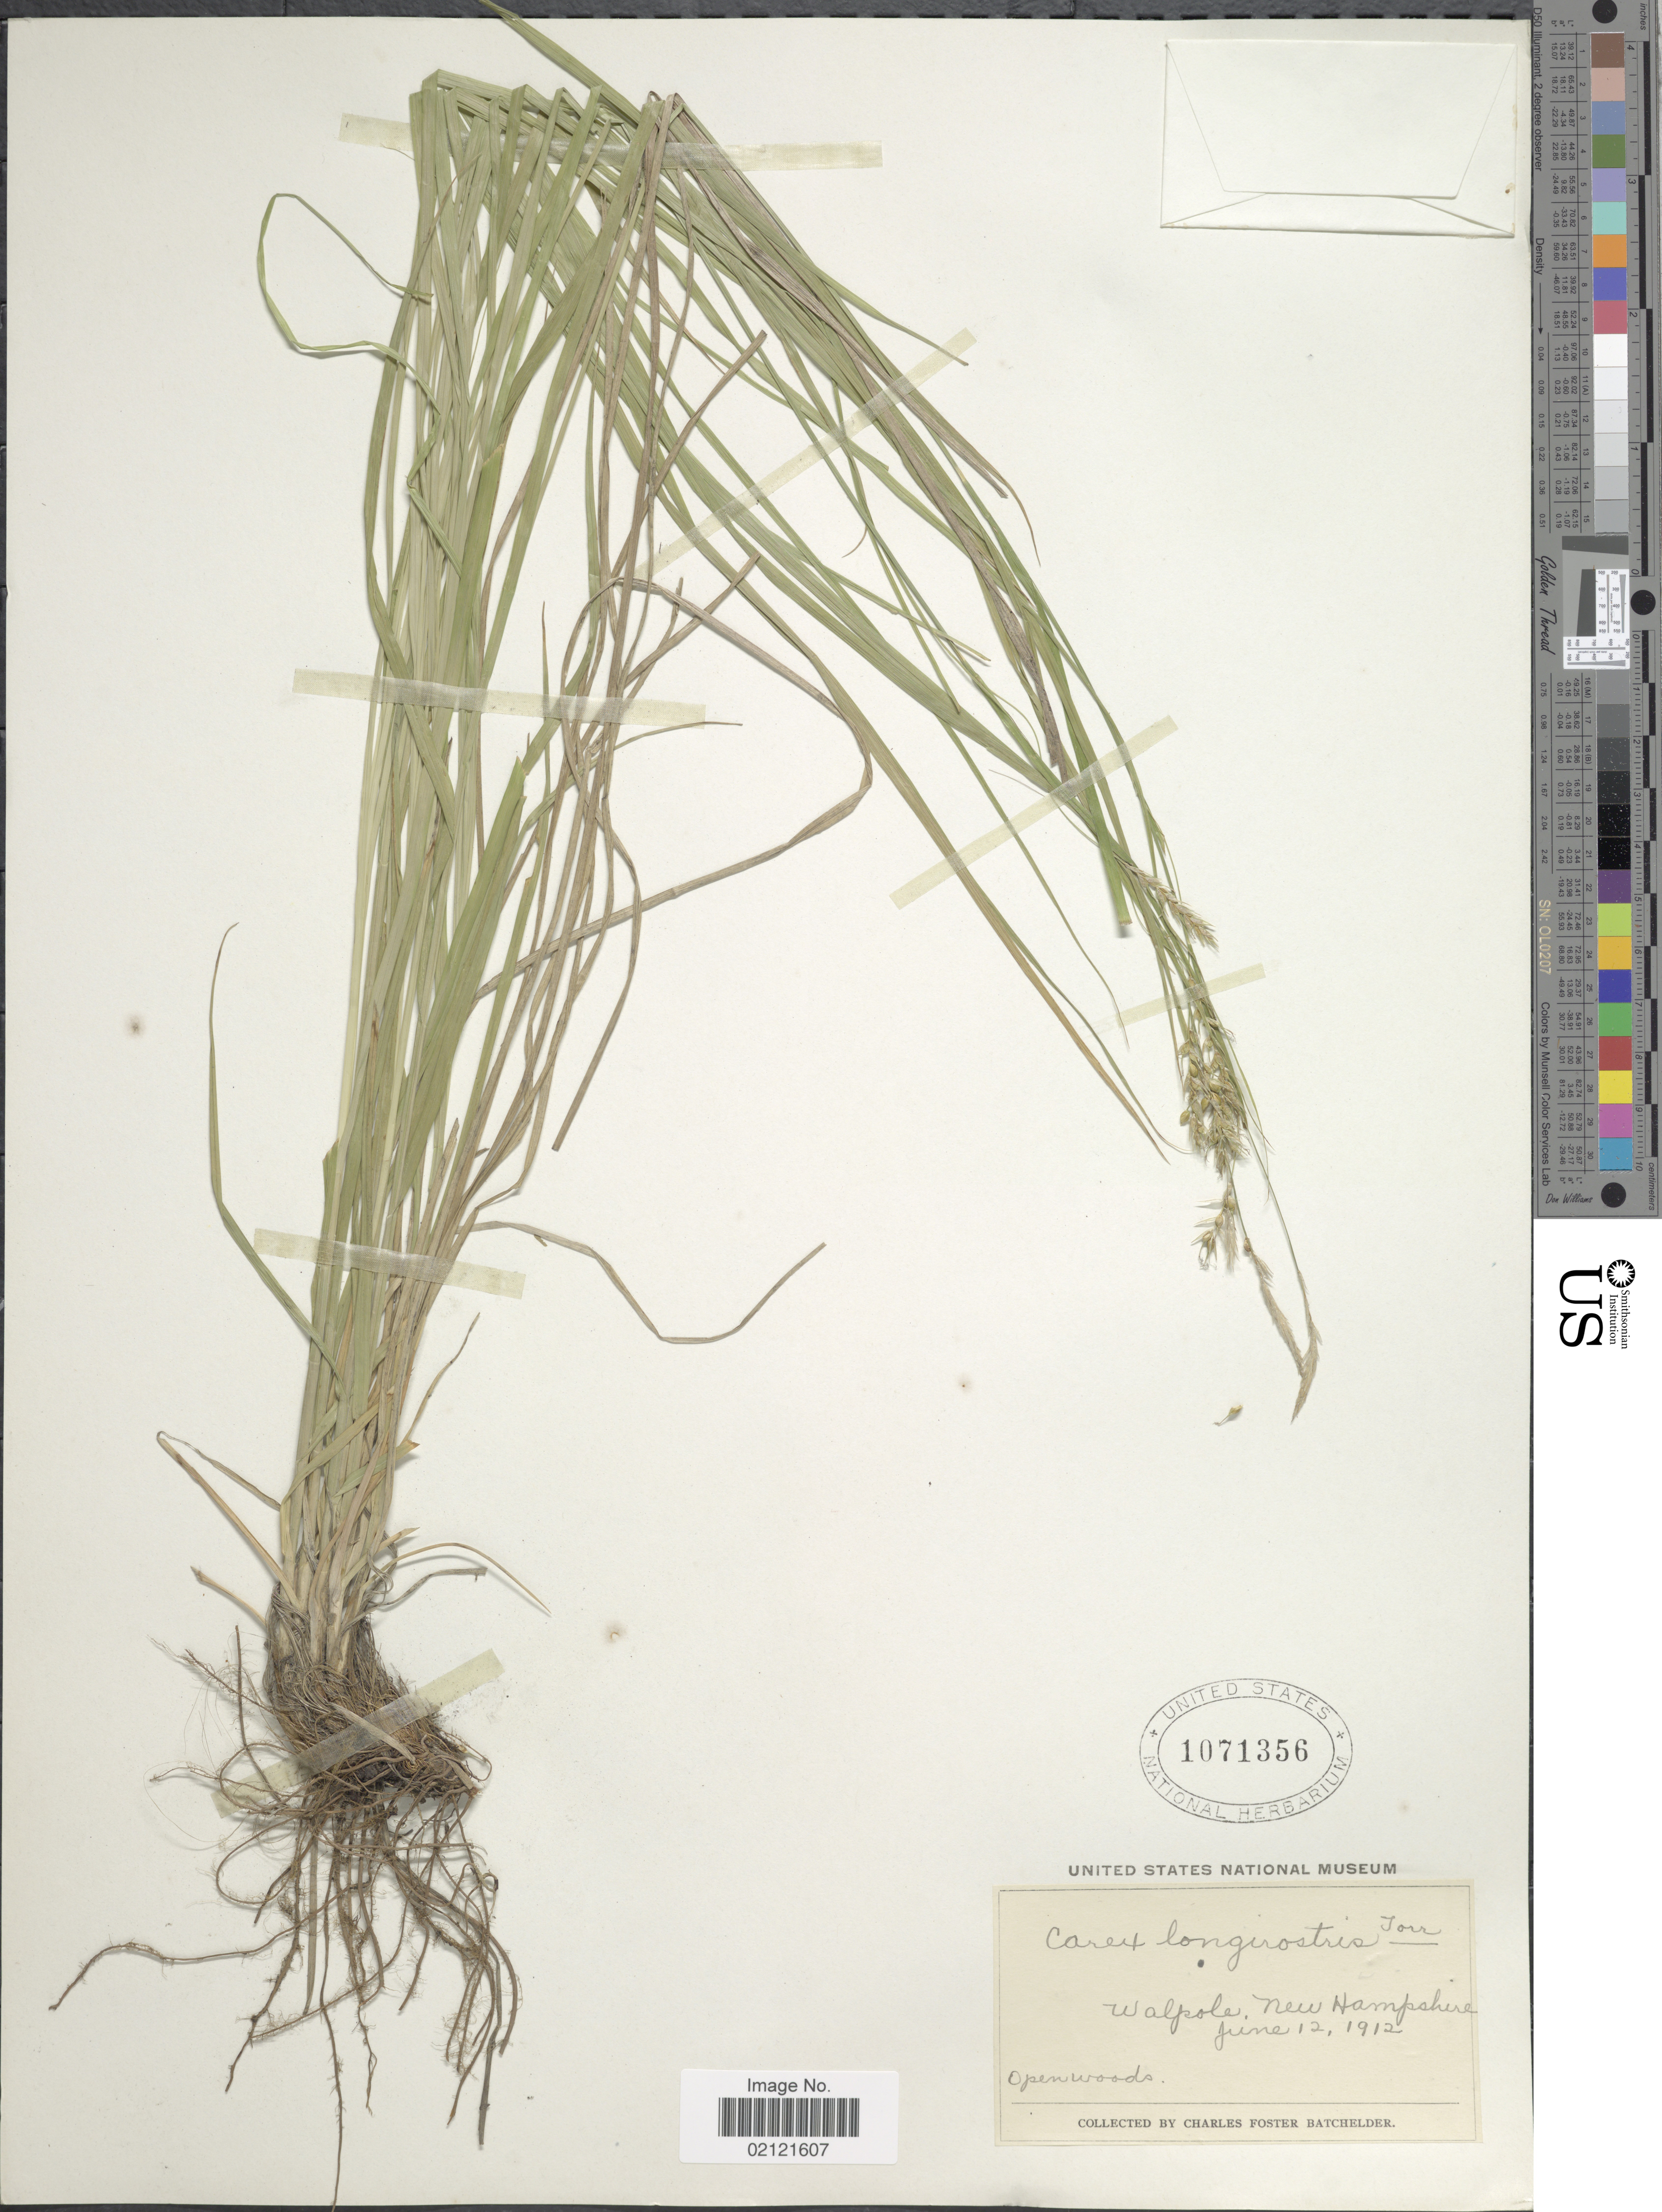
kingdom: Plantae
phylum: Tracheophyta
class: Liliopsida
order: Poales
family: Cyperaceae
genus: Carex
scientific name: Carex sprengelii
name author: Dewey ex Spreng.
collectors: C. Batchelder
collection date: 1912-06-12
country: United States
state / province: New Hampshire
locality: Walpole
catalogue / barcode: US 1071356